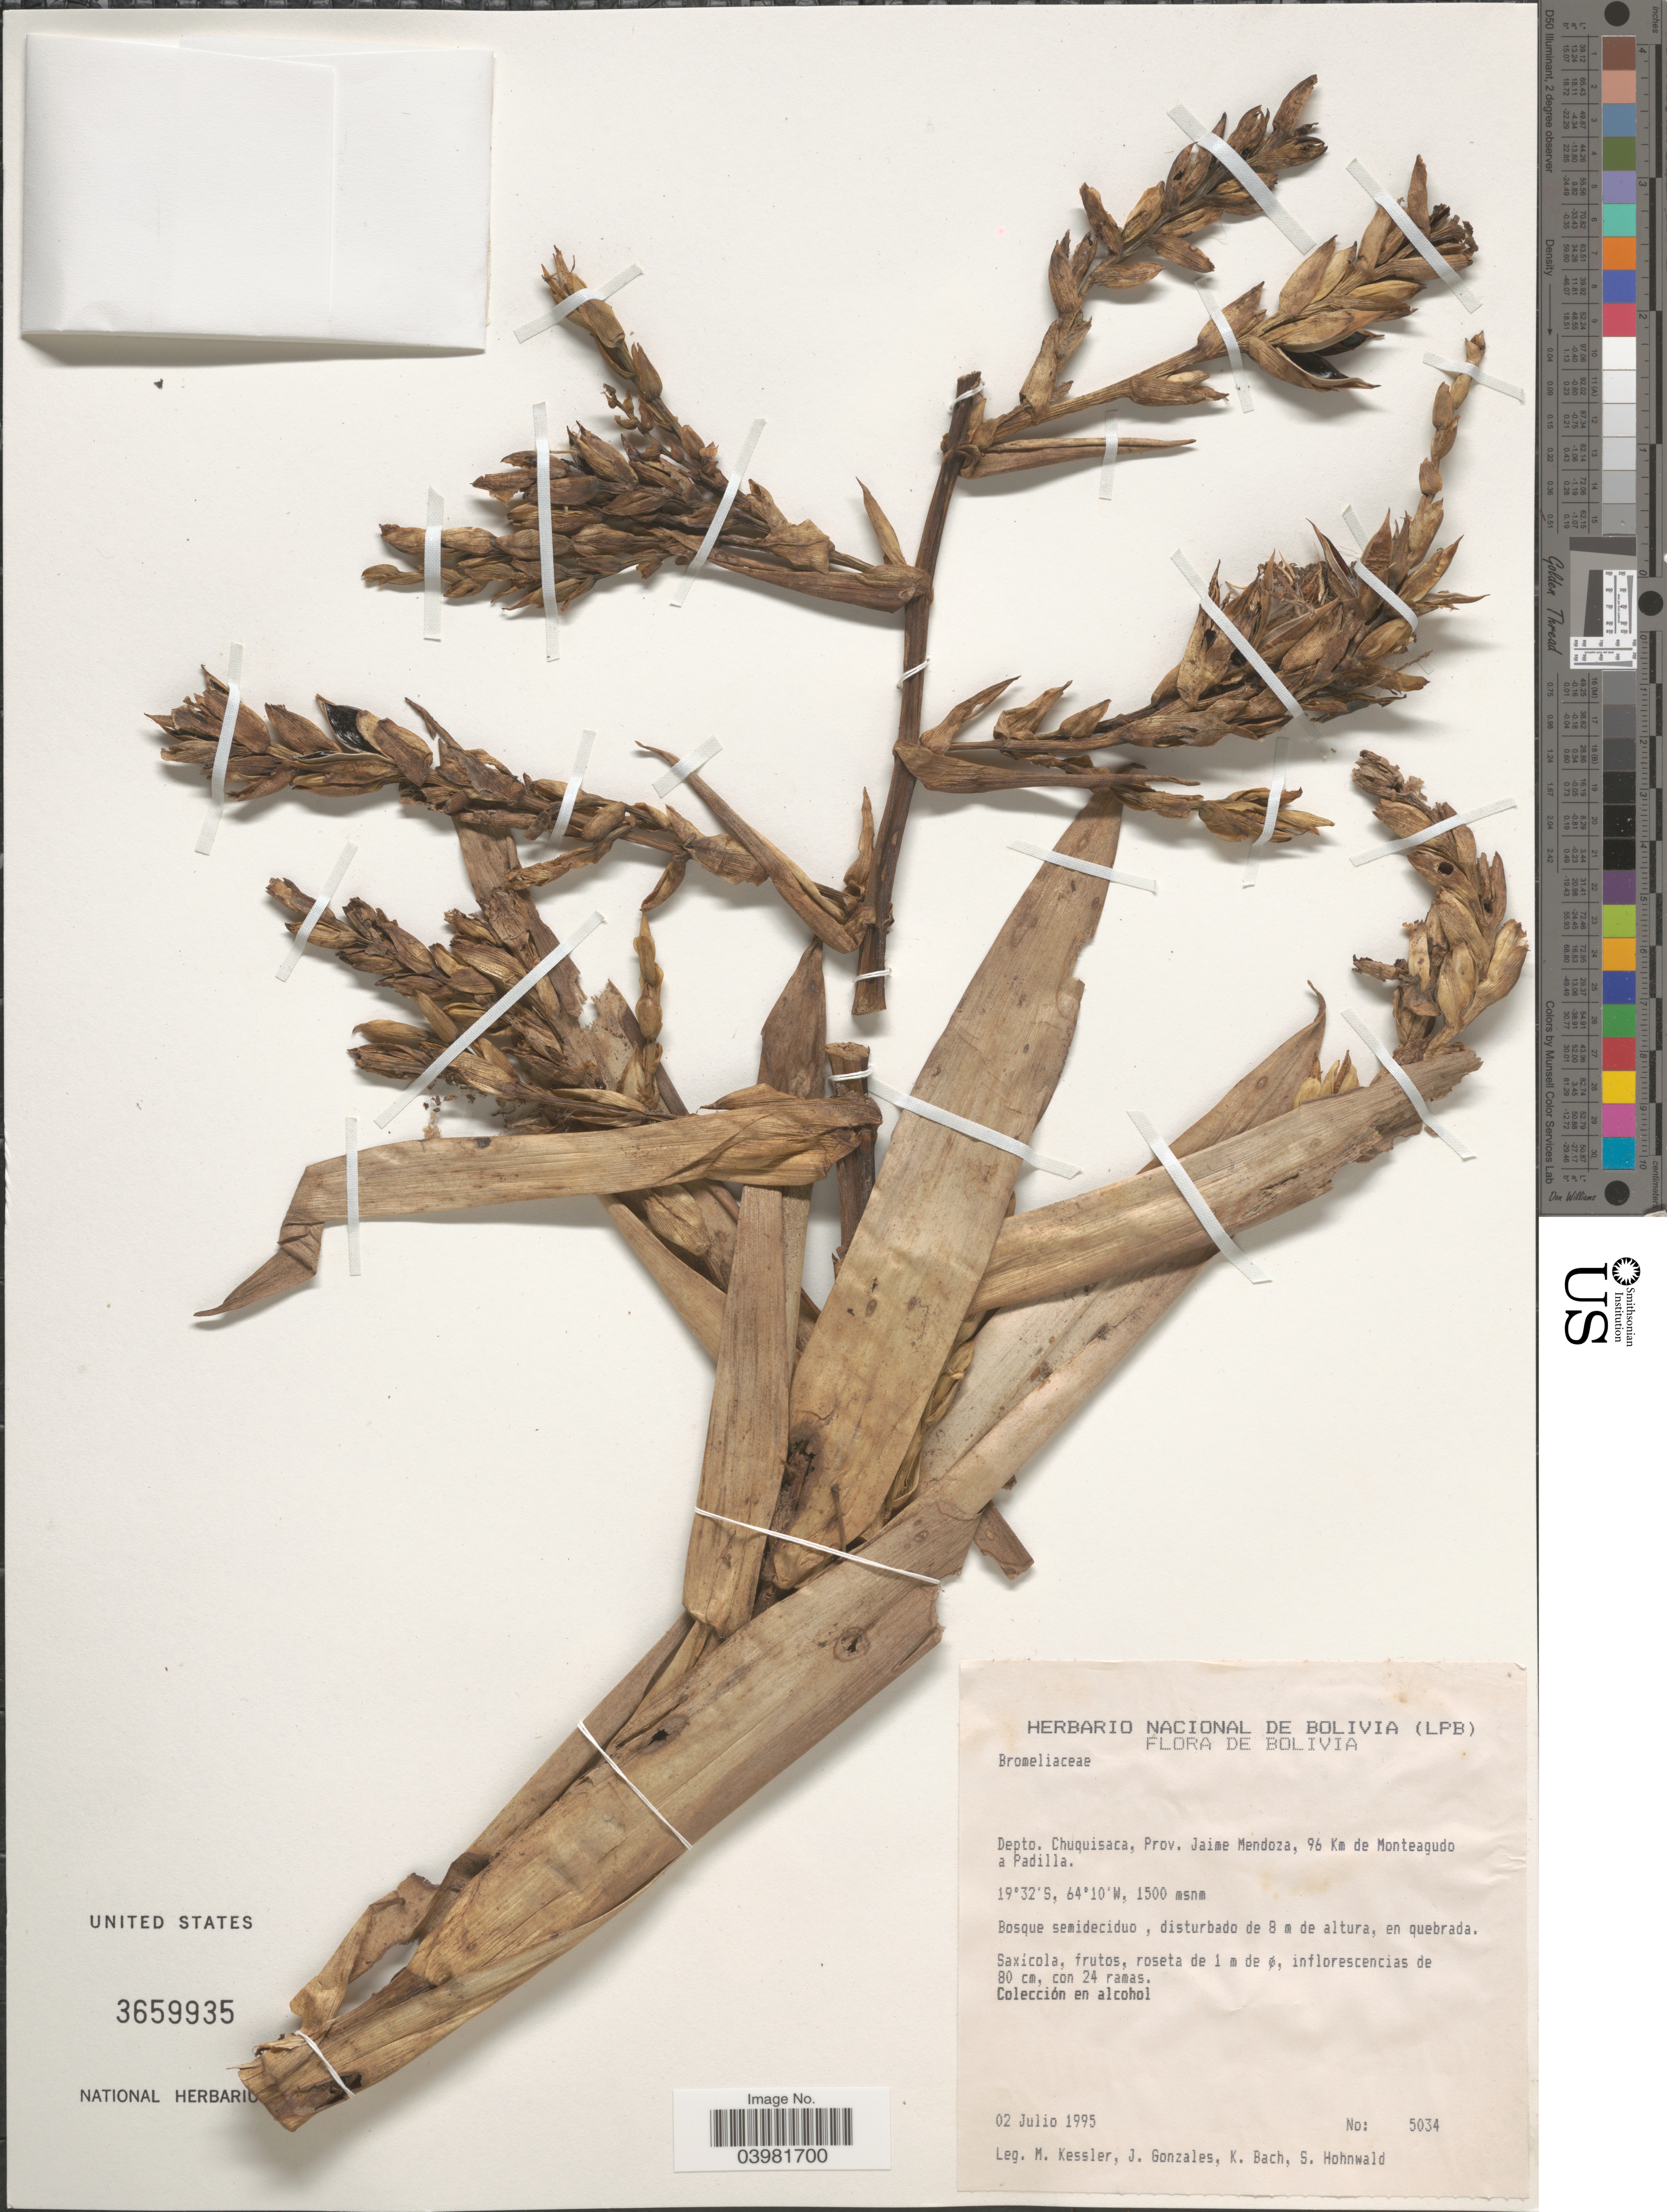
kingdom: Plantae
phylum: Tracheophyta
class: Liliopsida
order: Poales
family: Bromeliaceae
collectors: M. Kessler, J. Gonzales, K. Bach & S. Hohnwald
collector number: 5034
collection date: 1995-07-02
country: Bolivia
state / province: Chuquisaca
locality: Depto. Chuquisaca, Prov. Jaime Mendoza, 96 Km de Monteagudo a Padilla.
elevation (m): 1500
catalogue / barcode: US 3659935